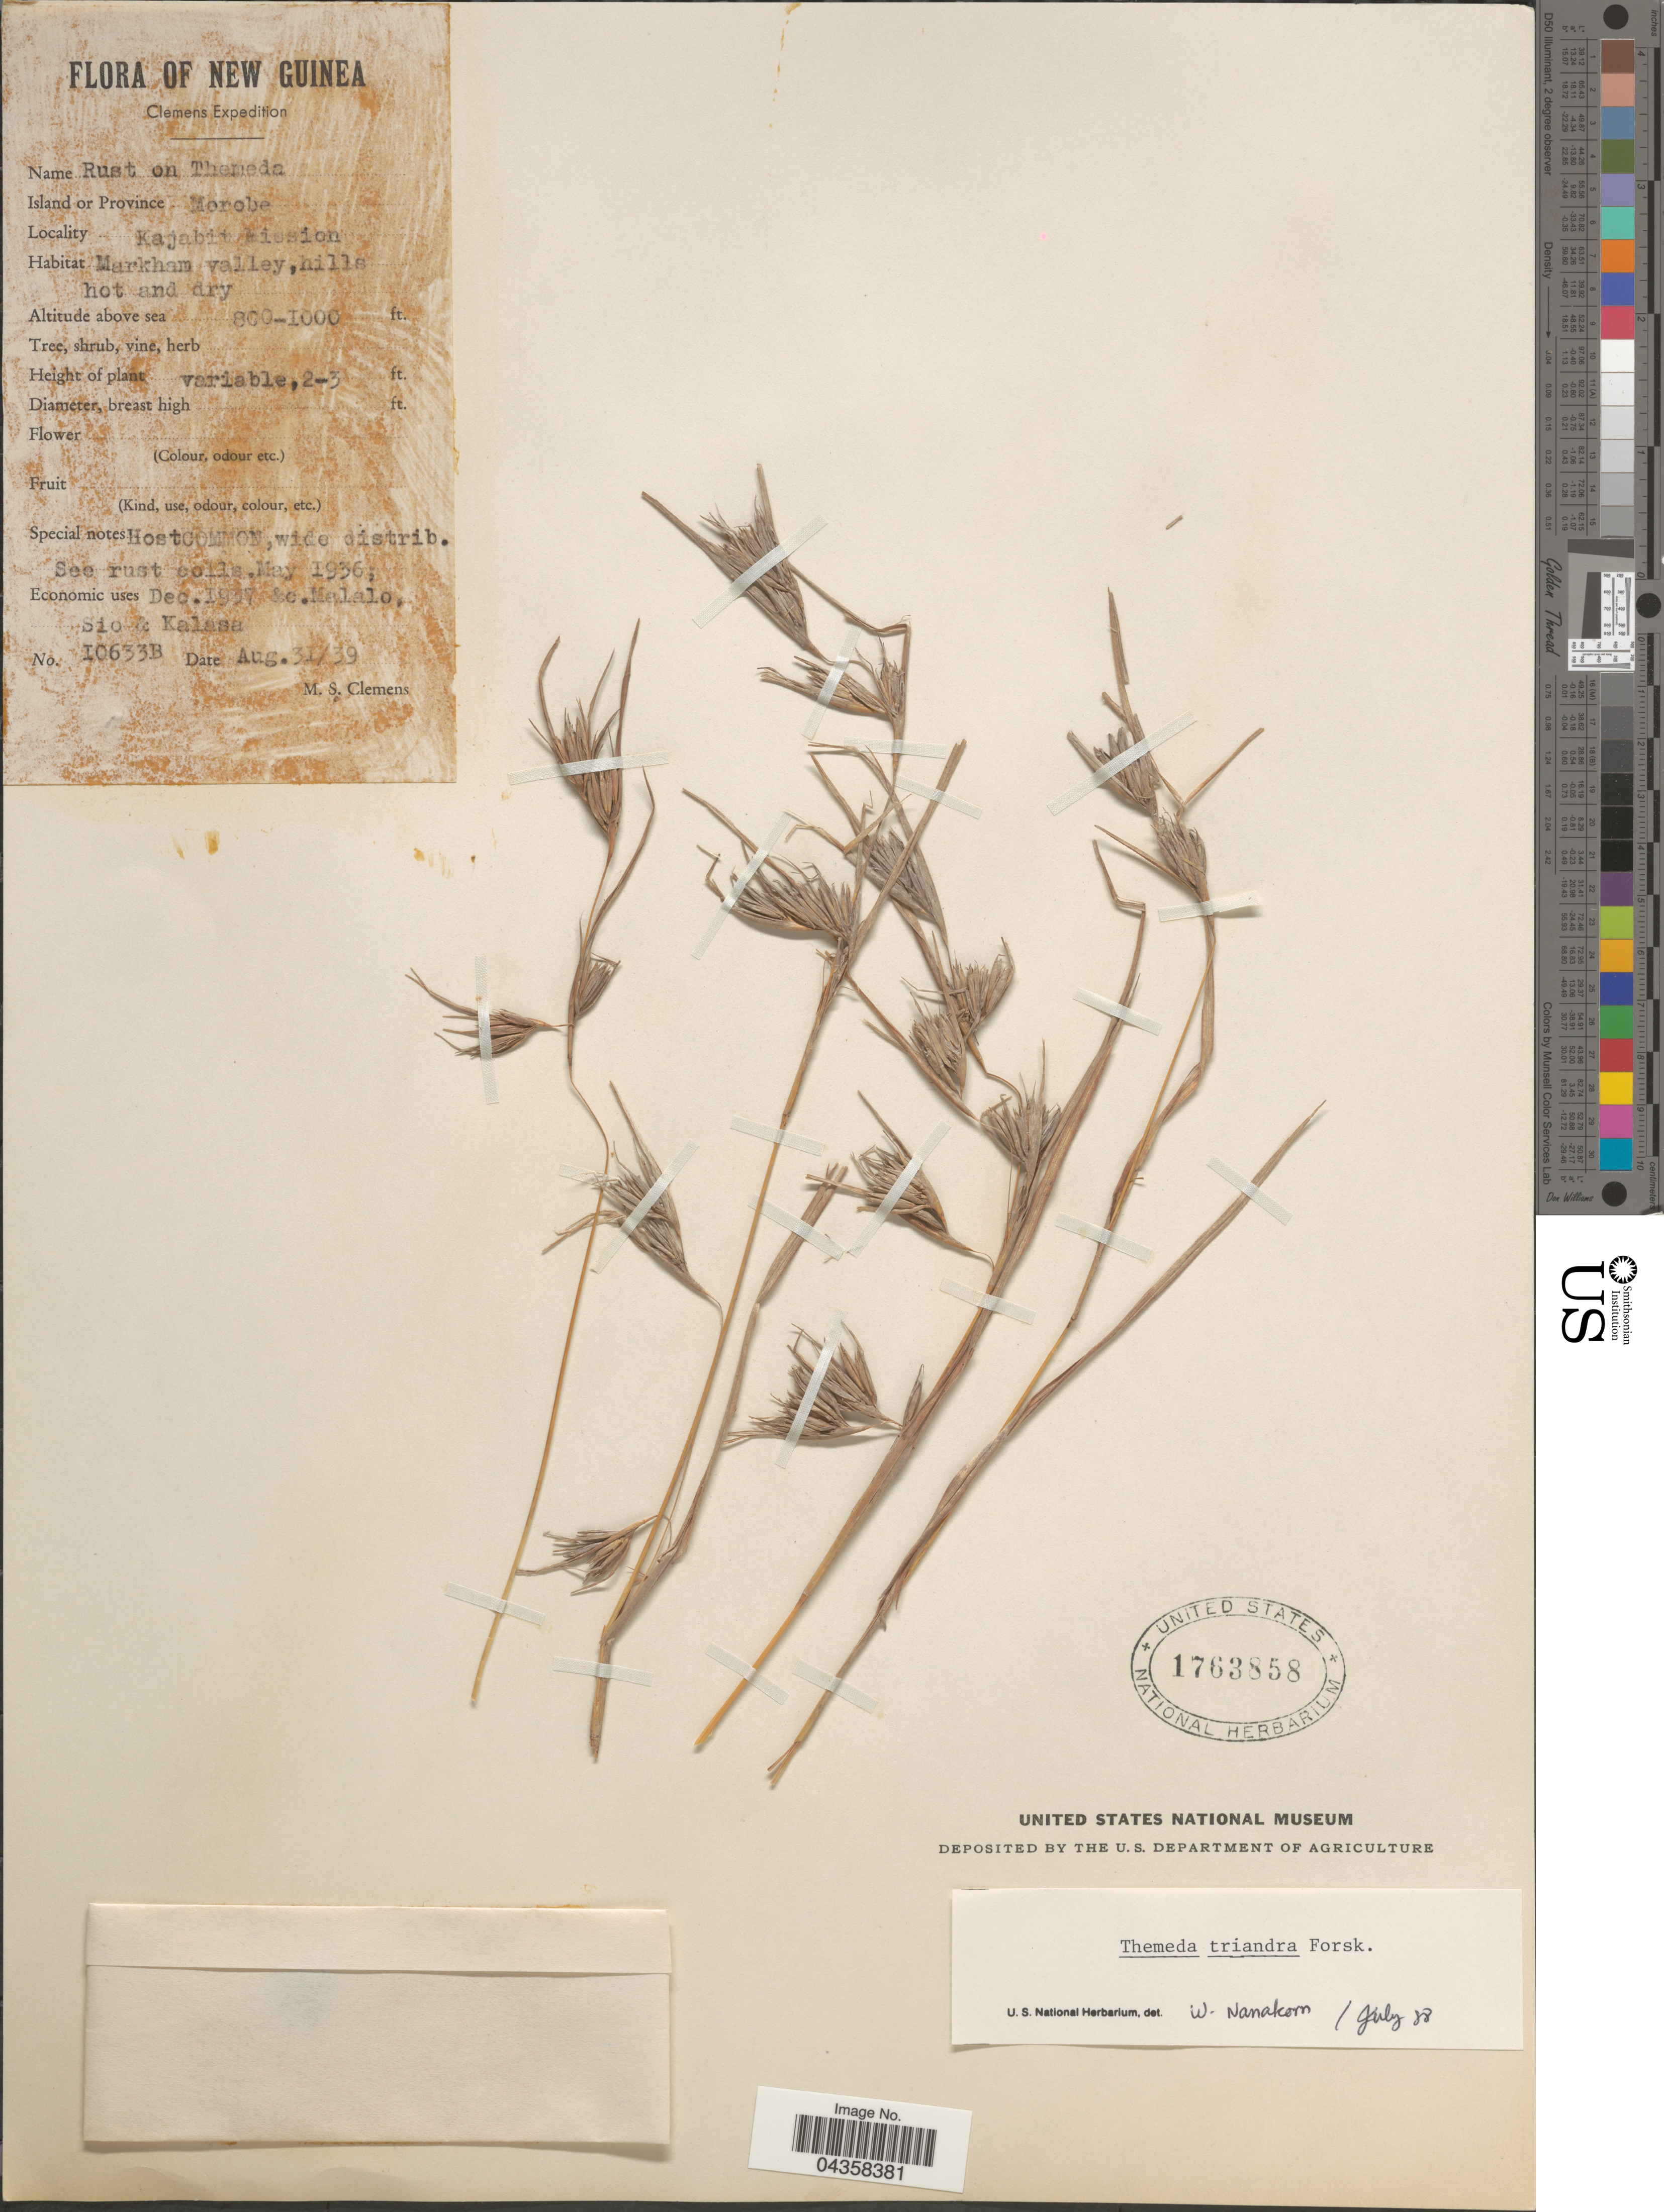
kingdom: Plantae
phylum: Tracheophyta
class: Liliopsida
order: Poales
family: Poaceae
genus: Themeda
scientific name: Themeda triandra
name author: Forssk.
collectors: M. S. Clemens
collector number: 10633B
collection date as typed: Transcribed d/m/y: 31/8/39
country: Papua New Guinea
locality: New Guinea. Clemens Expedition. Island or Province Morobe. Kajabii Mission. Markham valley, hills.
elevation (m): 244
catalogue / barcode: US 1763858